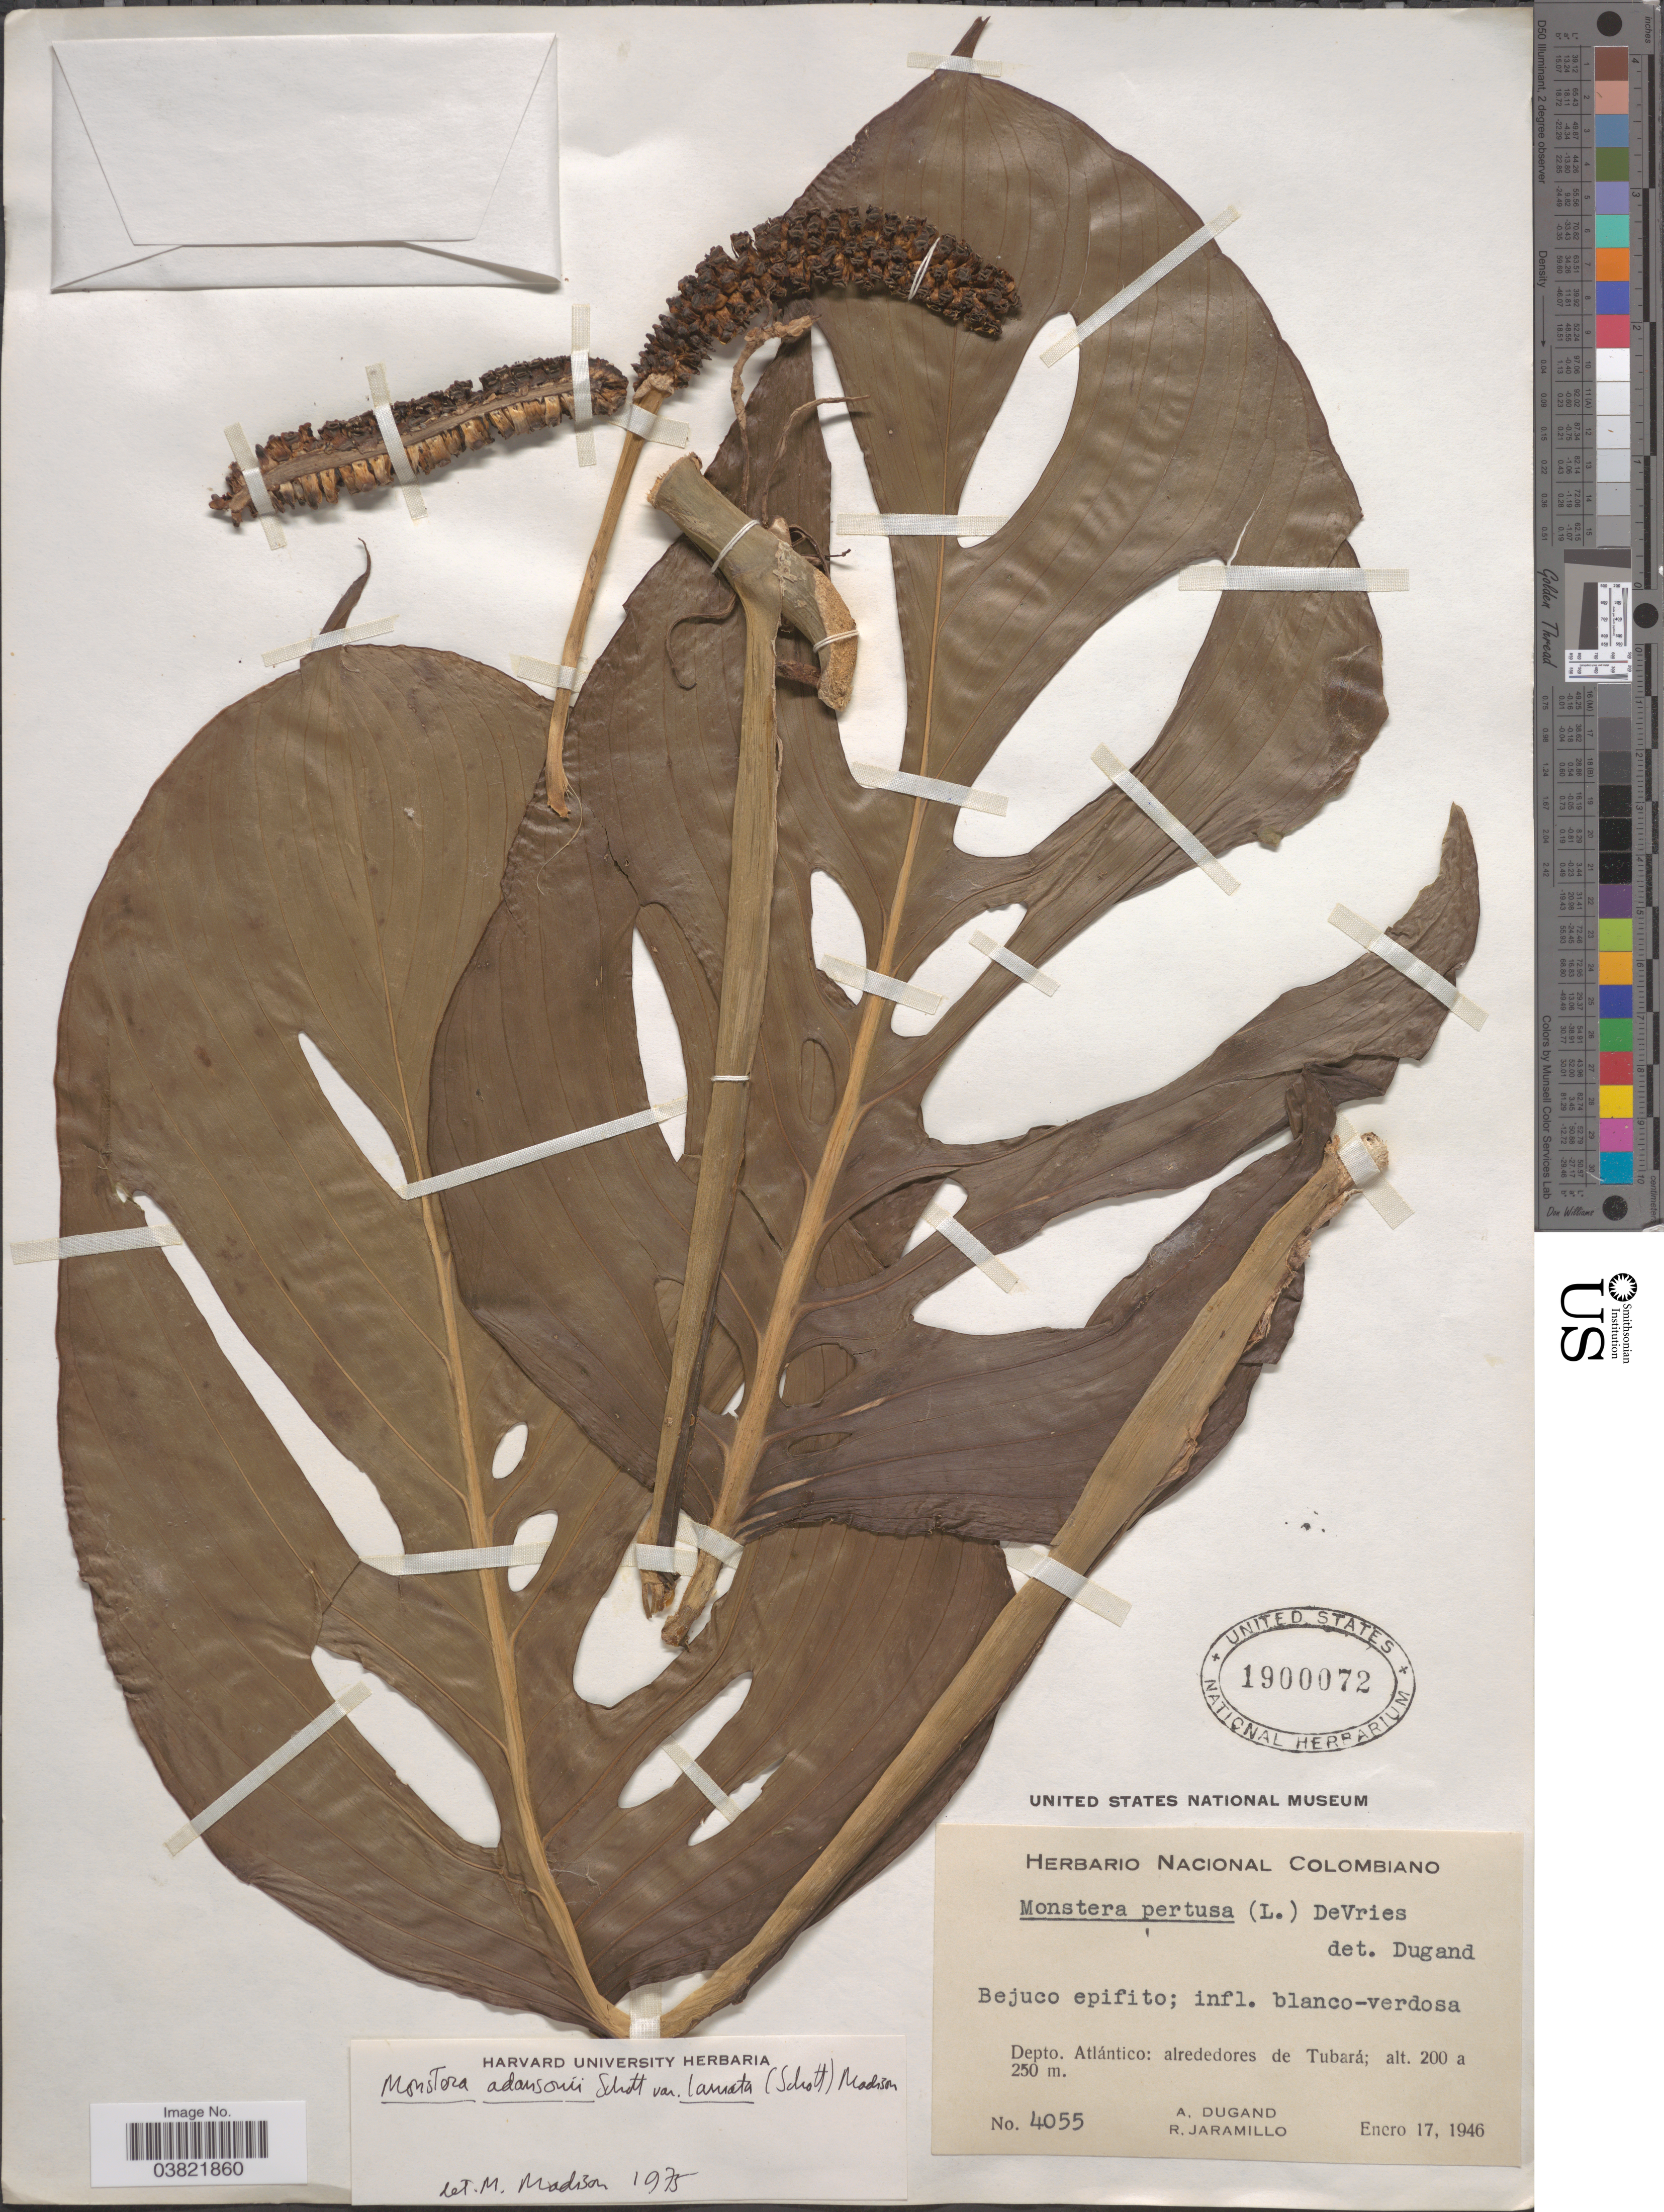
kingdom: Plantae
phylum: Tracheophyta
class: Liliopsida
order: Alismatales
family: Araceae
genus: Monstera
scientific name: Monstera adansonii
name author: Schott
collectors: A. Dugand & R. Jaramillo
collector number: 4055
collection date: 1946-01-17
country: Colombia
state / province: Atlántico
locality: Depto. Atlántico: alrededores de Tubará.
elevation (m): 200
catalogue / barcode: US 1900072